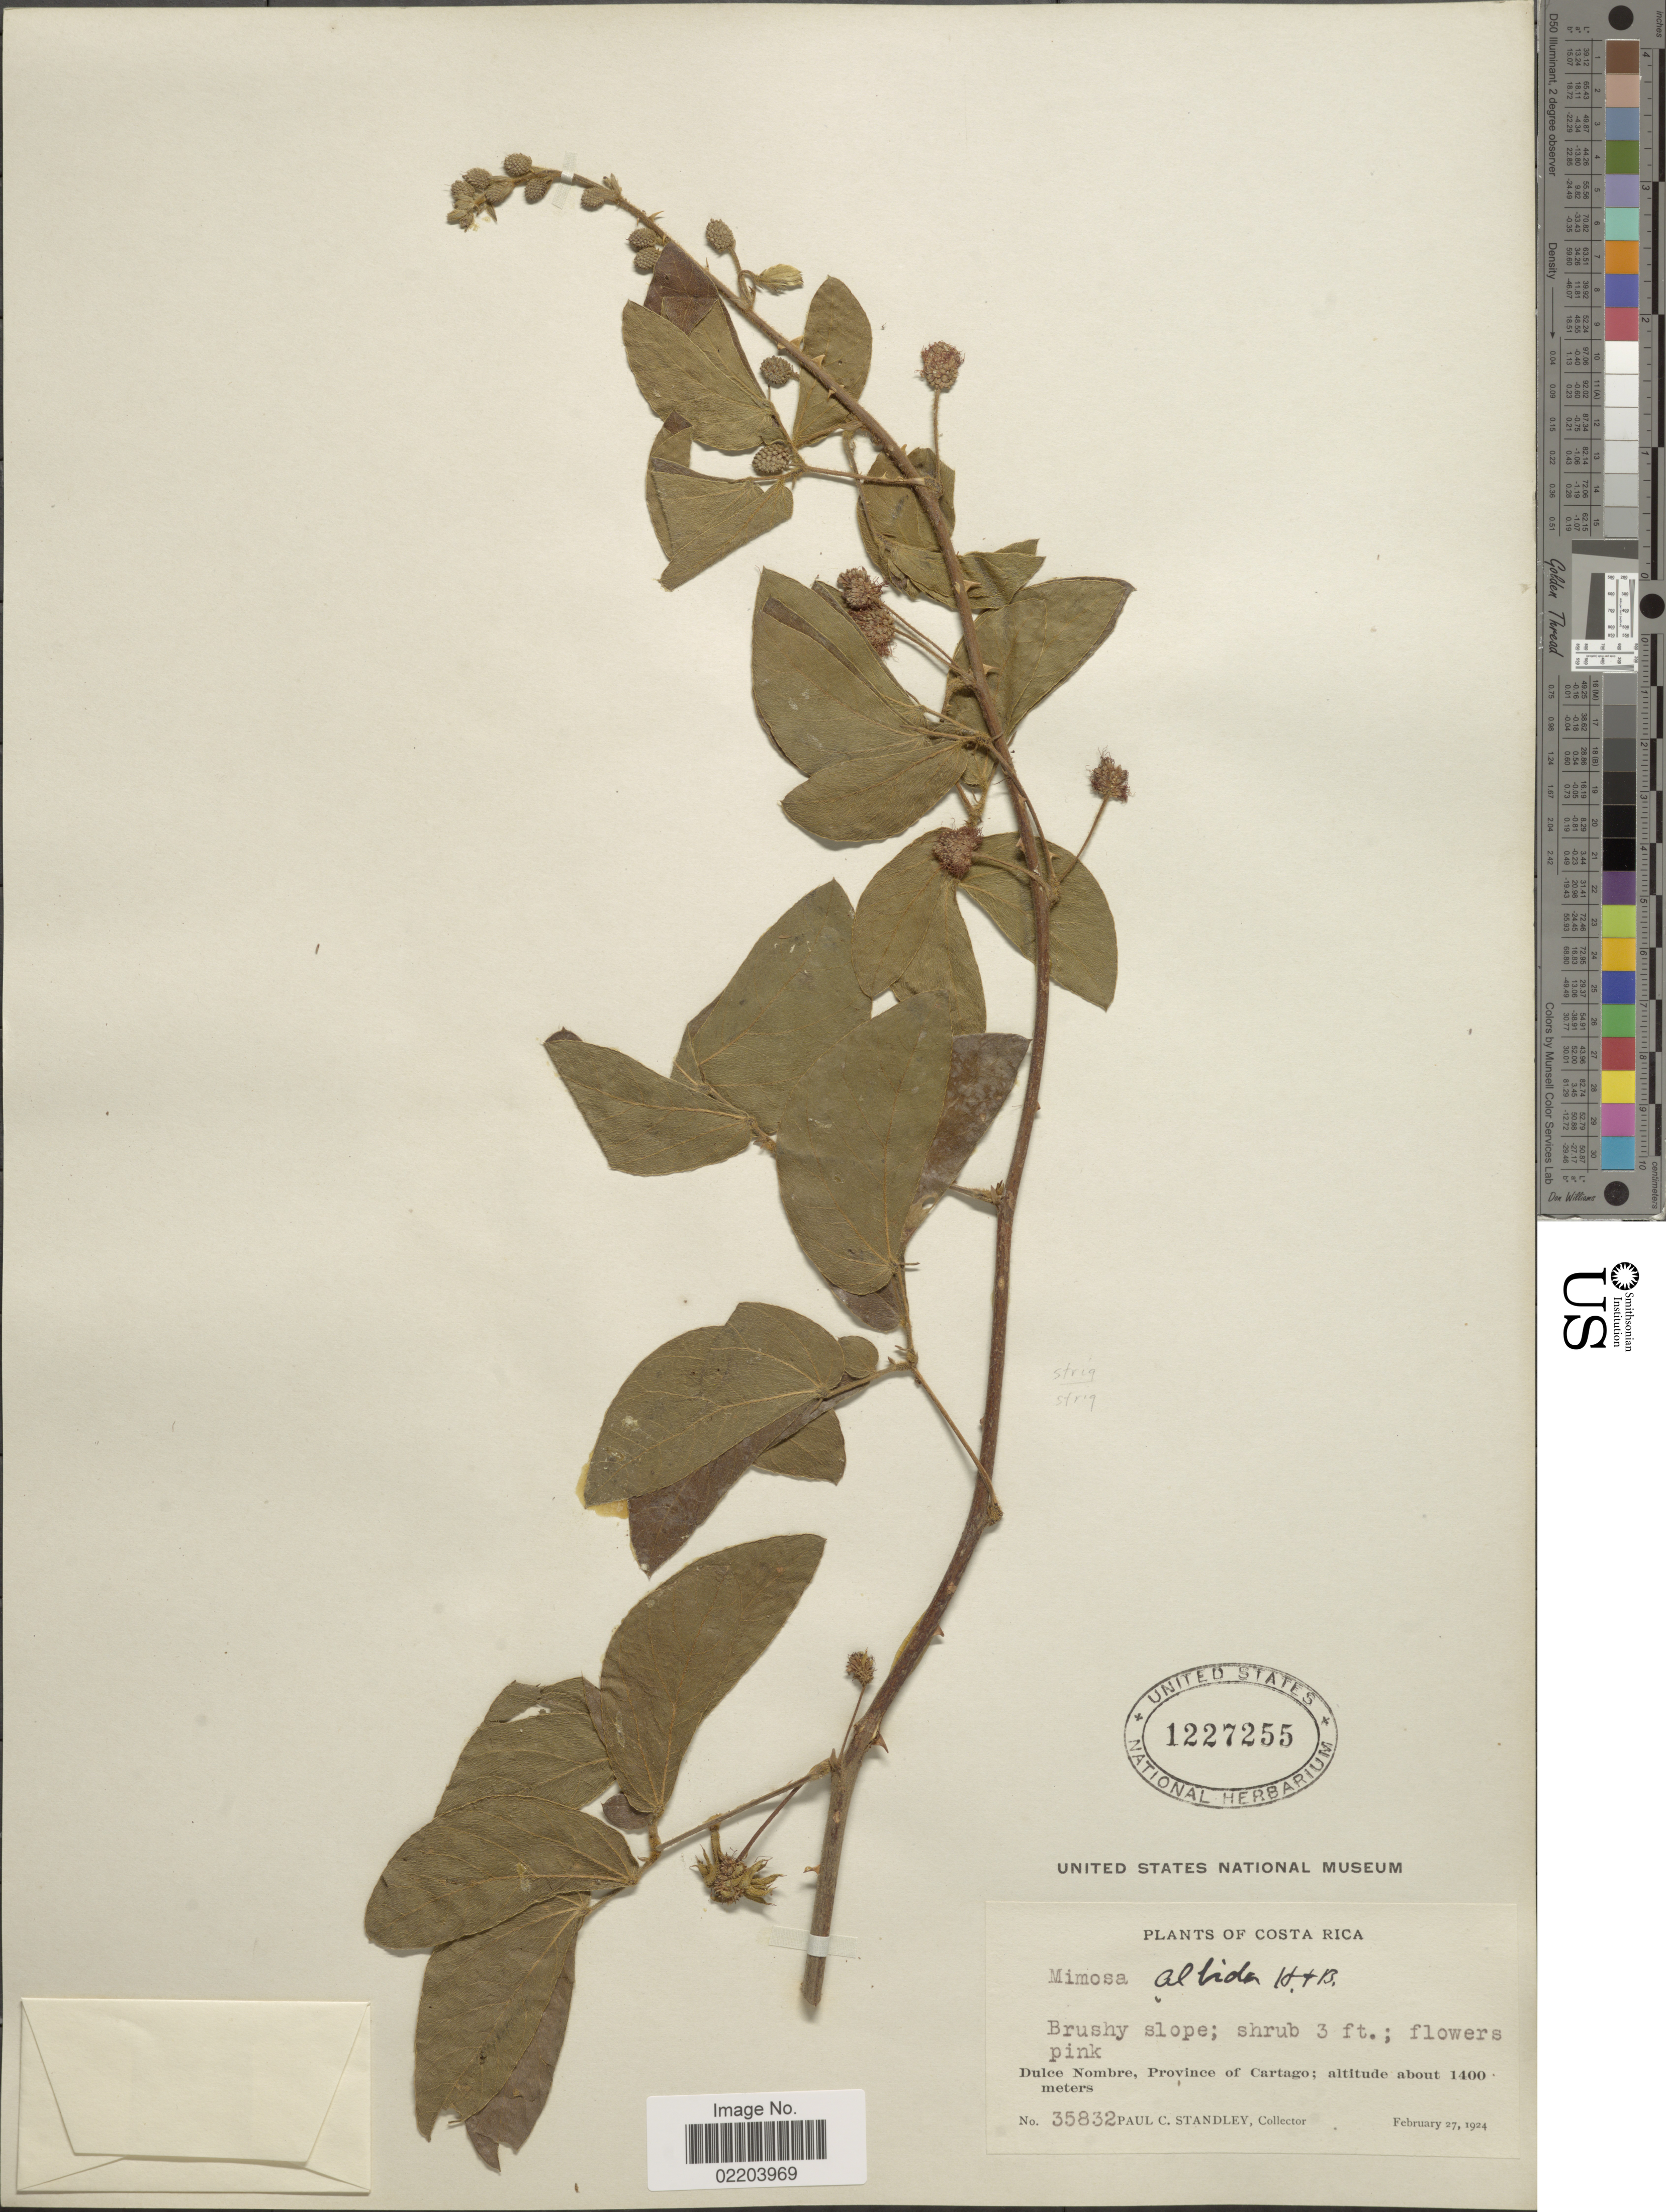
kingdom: Plantae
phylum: Tracheophyta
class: Magnoliopsida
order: Fabales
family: Fabaceae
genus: Mimosa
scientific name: Mimosa albida var. strigosa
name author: (Willd.) B.L. Rob.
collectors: P. C. Standley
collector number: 35832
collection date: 1924-02-27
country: Costa Rica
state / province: Cartago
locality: Dulce Nombre, Province of Cartago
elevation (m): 1400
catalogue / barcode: US 1227255